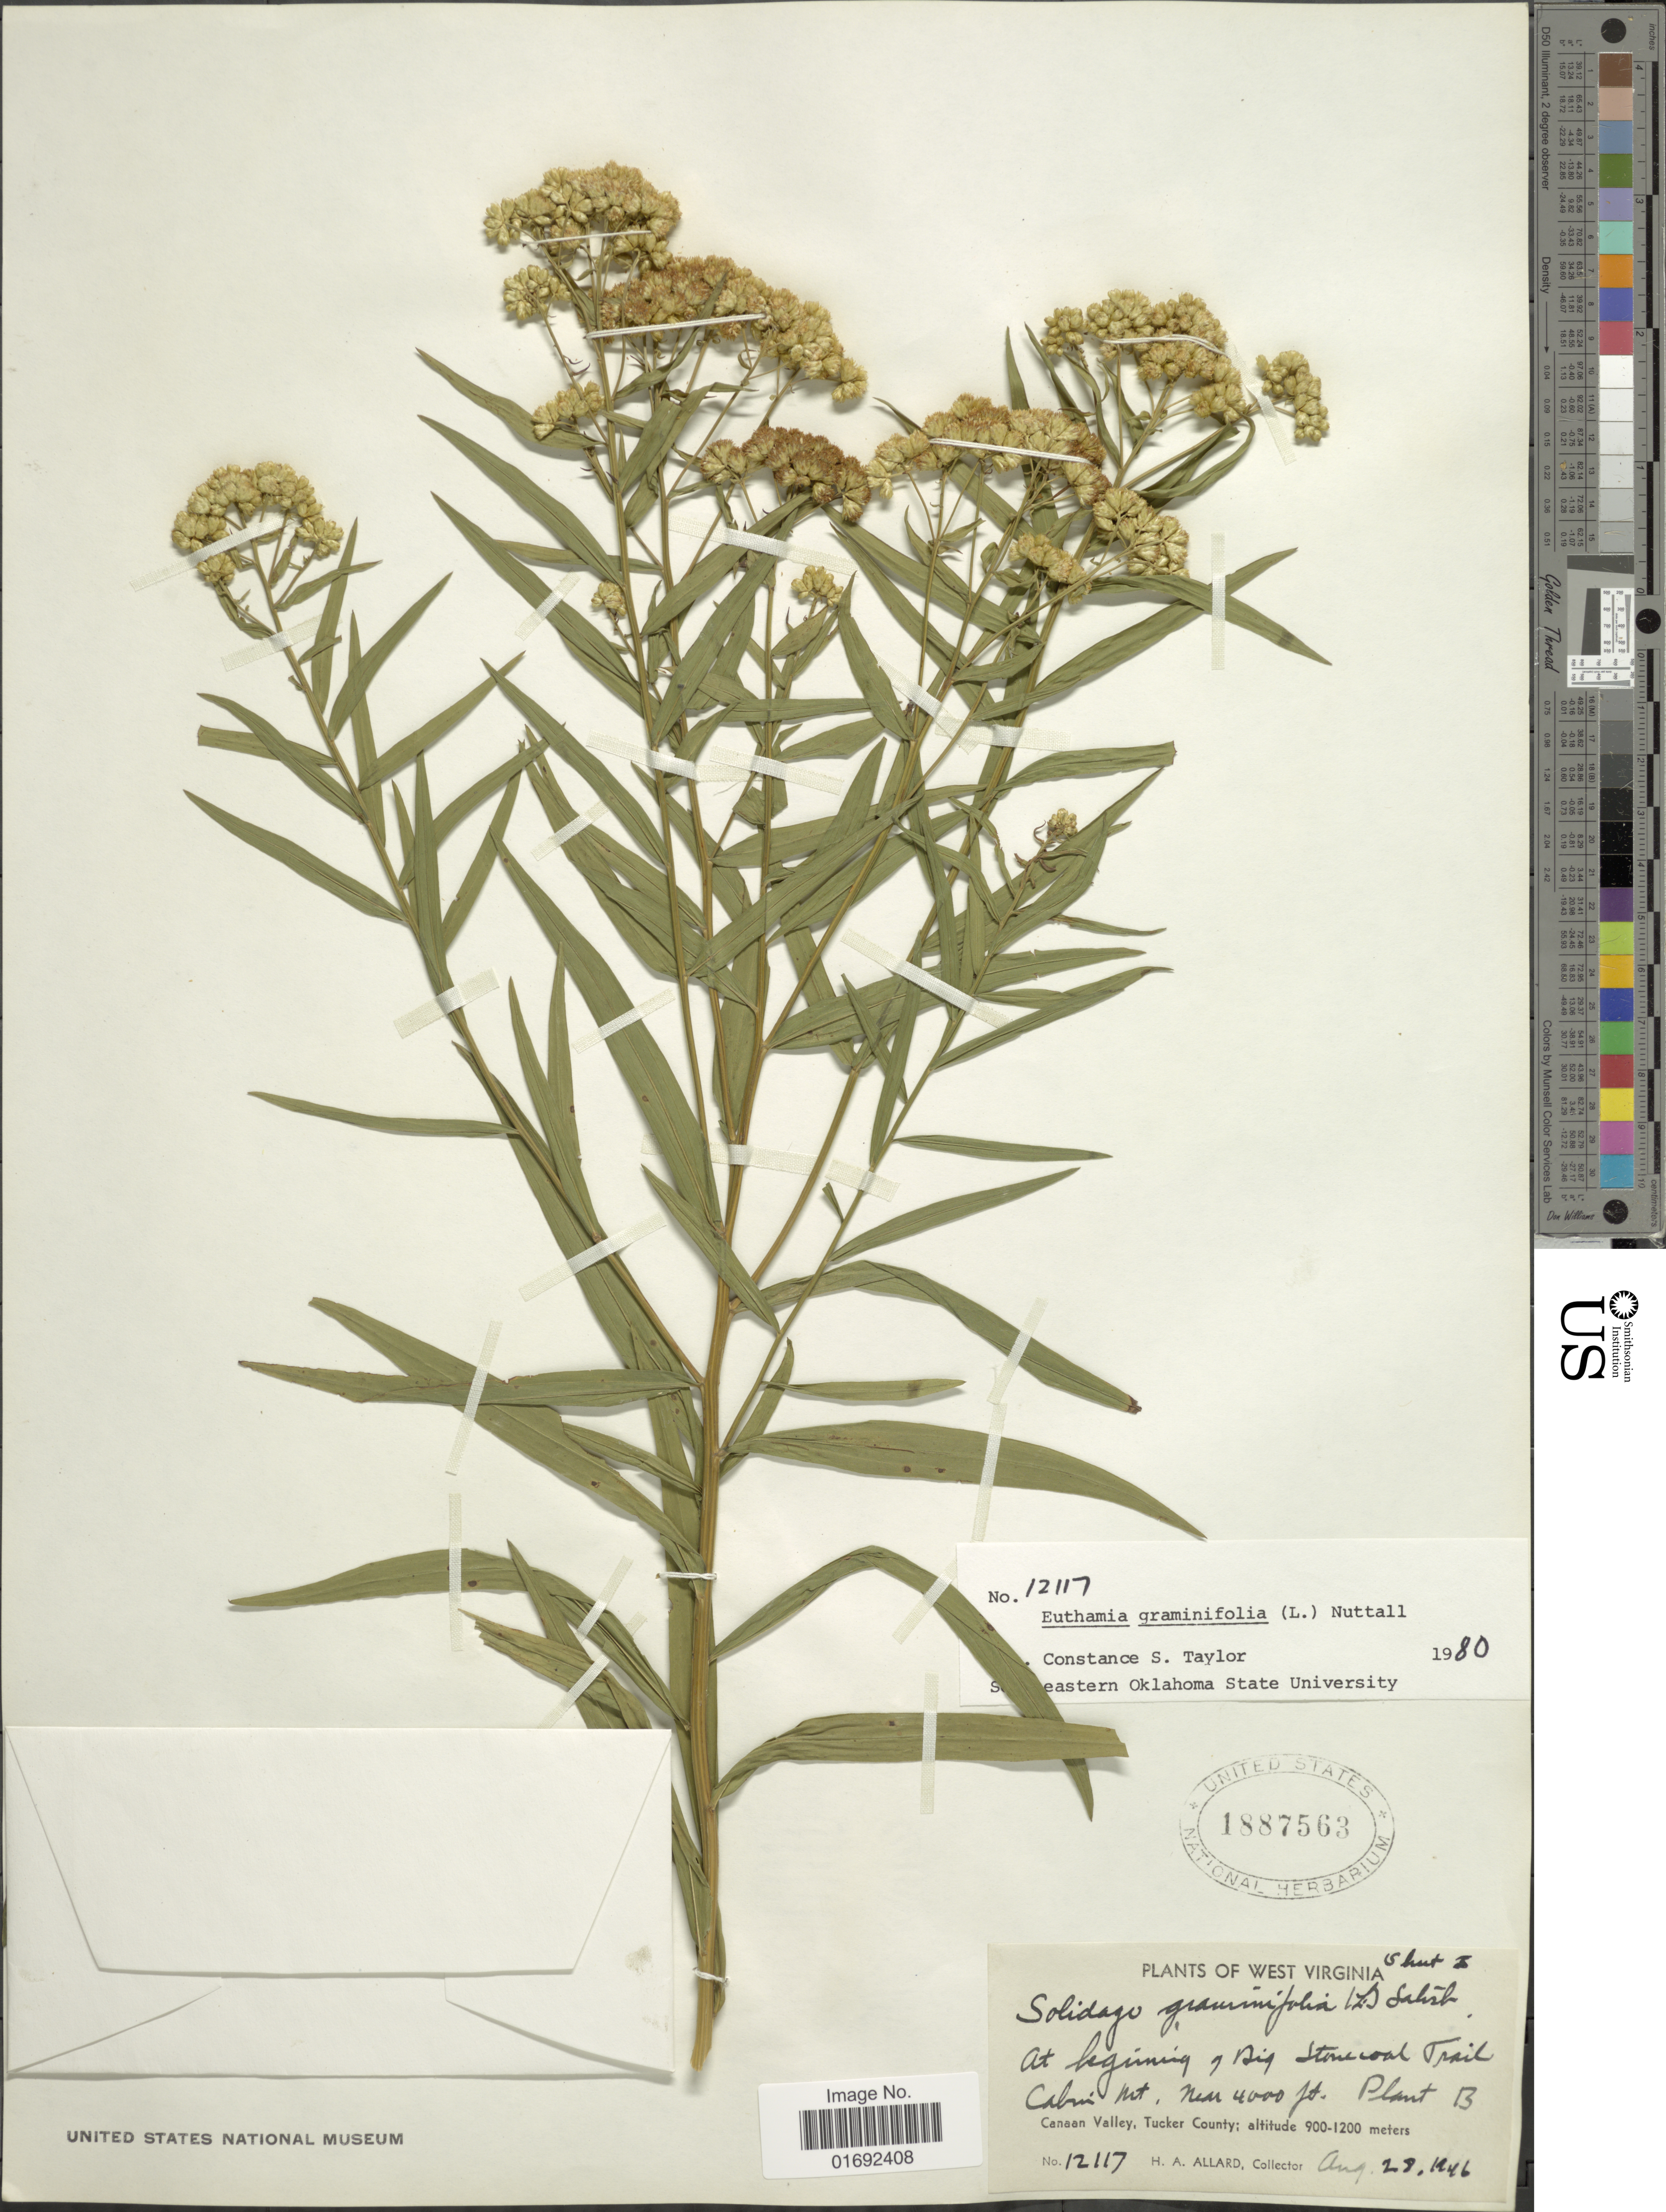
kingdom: Plantae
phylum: Tracheophyta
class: Magnoliopsida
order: Asterales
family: Asteraceae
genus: Euthamia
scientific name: Euthamia graminifolia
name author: (L.) Nutt.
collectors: H. A. Allard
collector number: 12117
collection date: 1946-08-28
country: United States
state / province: West Virginia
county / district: Tucker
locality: At beginning of Big Stonecoal Trail, Cabin Mt, Canaan Valley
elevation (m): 900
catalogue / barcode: US 1887563